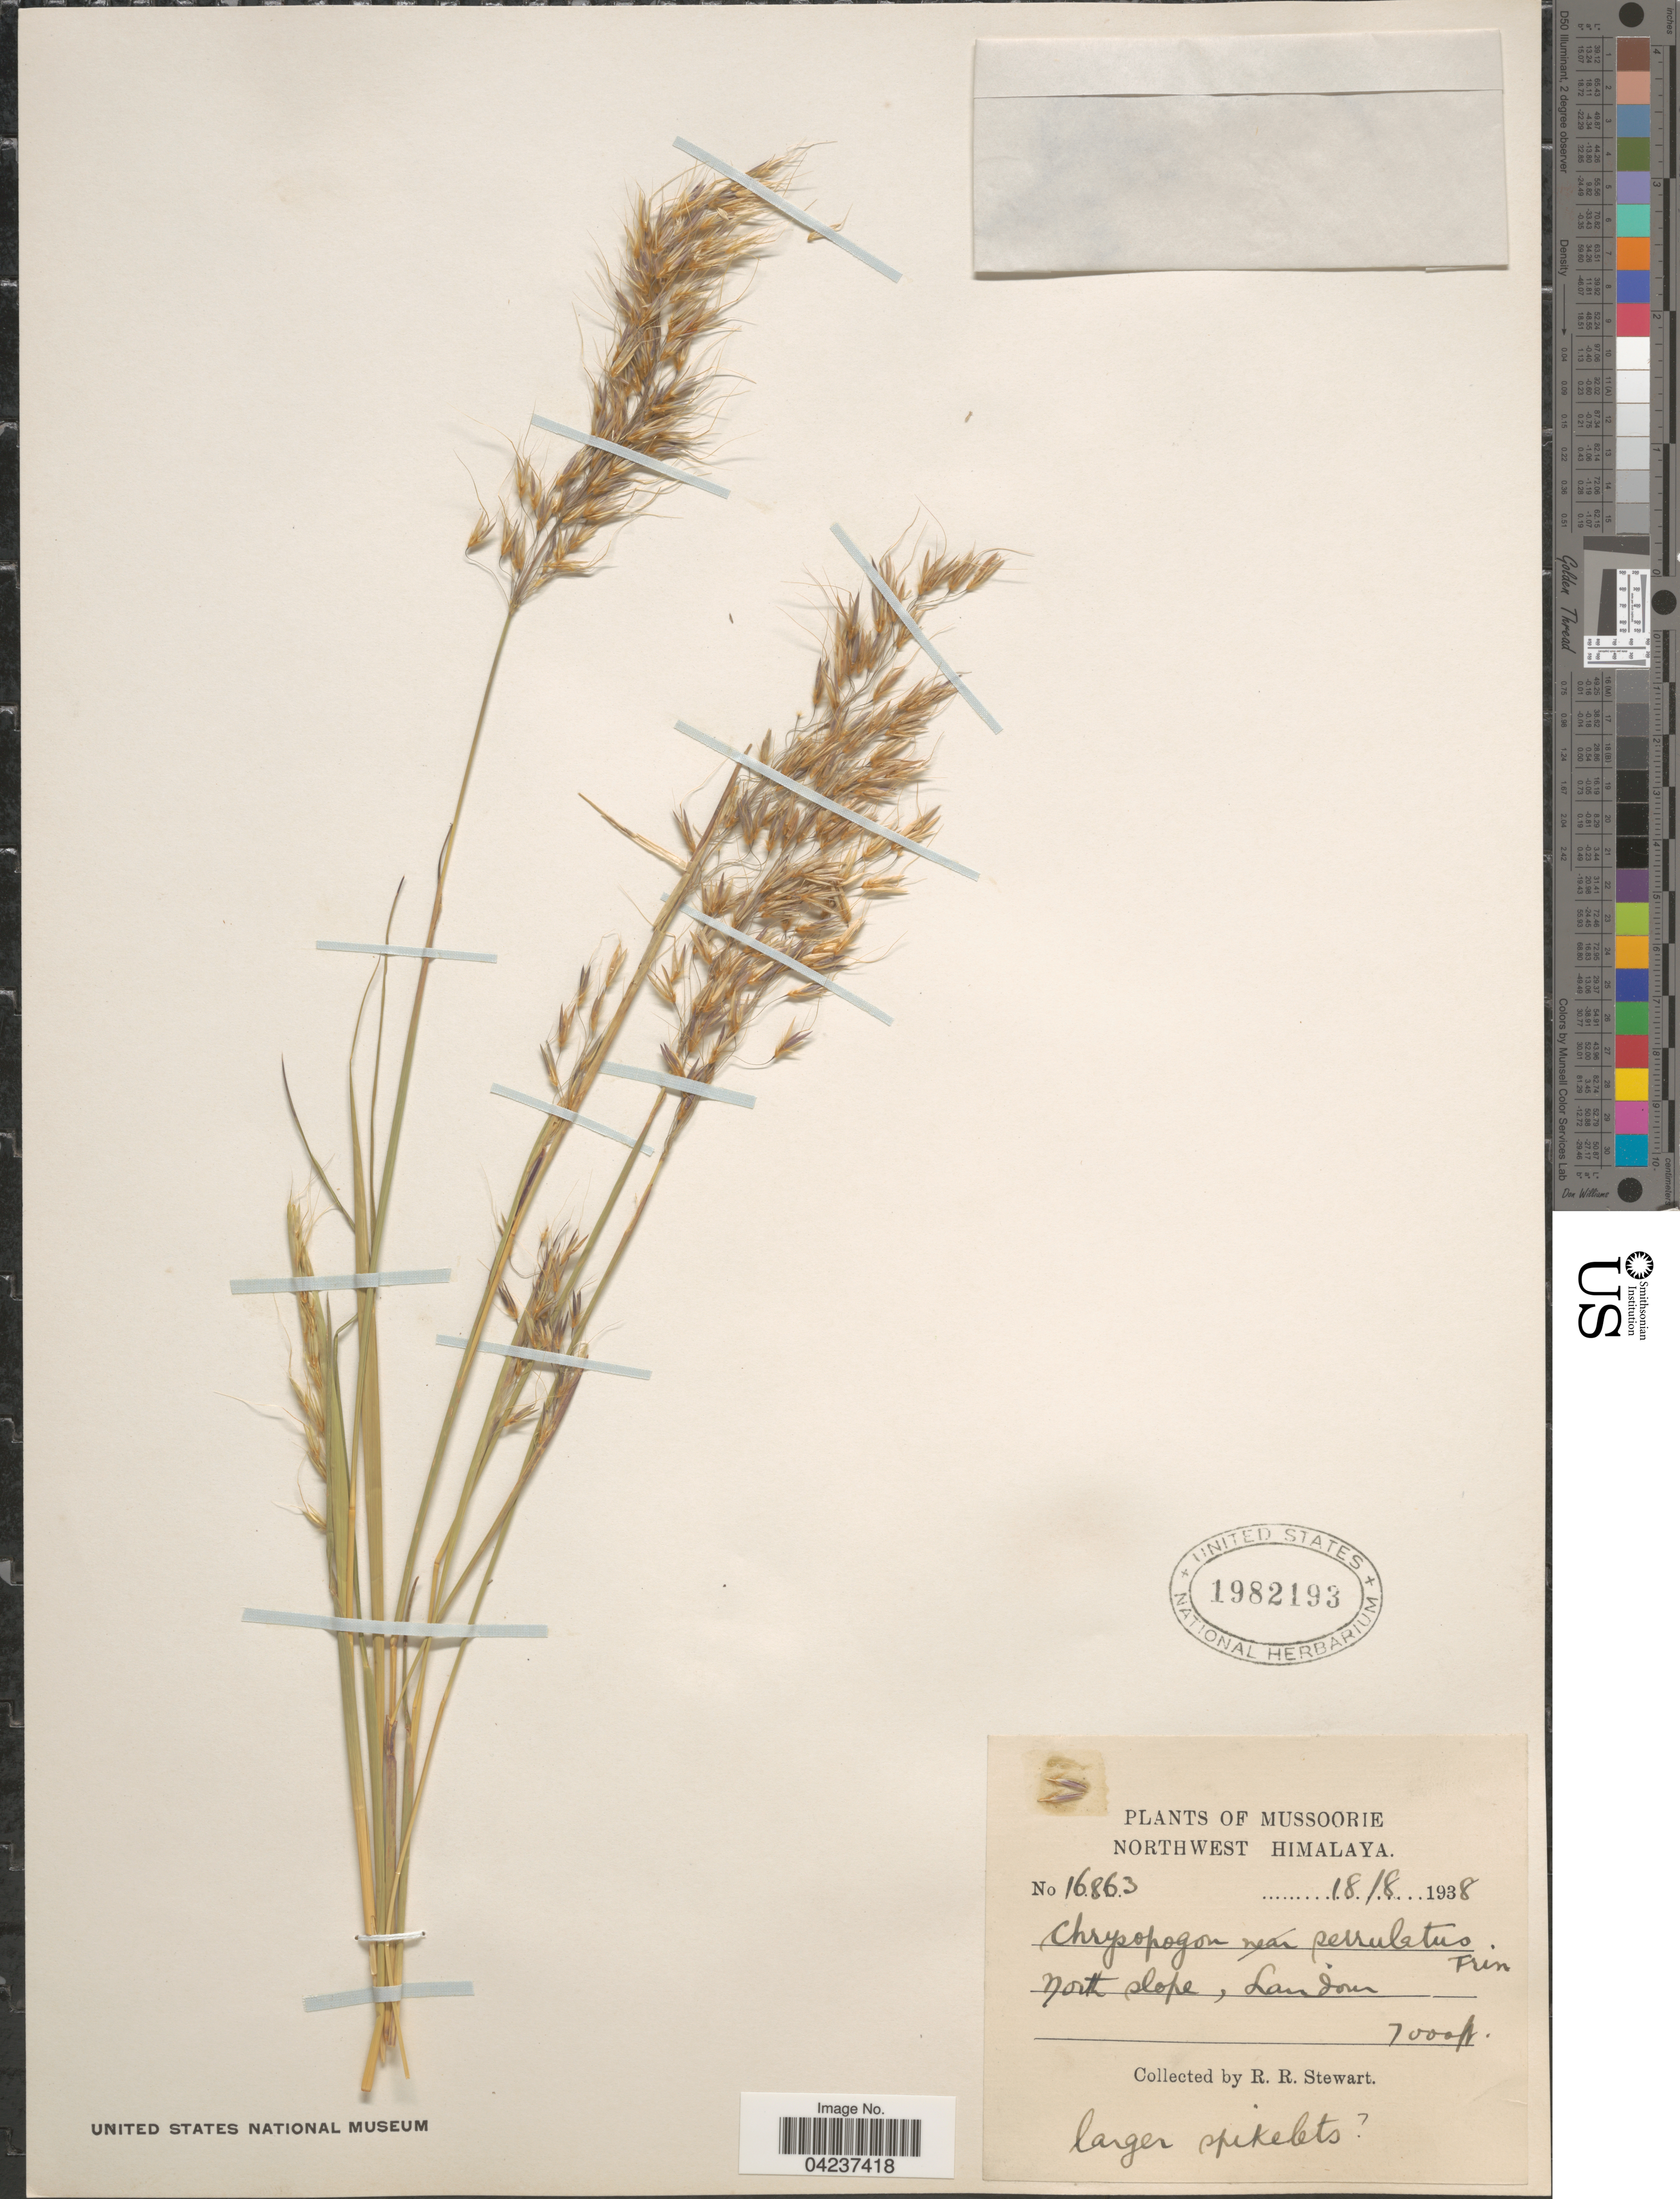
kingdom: Plantae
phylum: Tracheophyta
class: Liliopsida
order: Poales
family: Poaceae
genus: Chrysopogon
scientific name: Chrysopogon serrulatus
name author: Trin.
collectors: R. Stewart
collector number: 16863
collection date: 1938-08-18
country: India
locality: Mussoorie. Northwest Himalaya. North slope, Landour.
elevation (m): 2134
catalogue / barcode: US 1982193